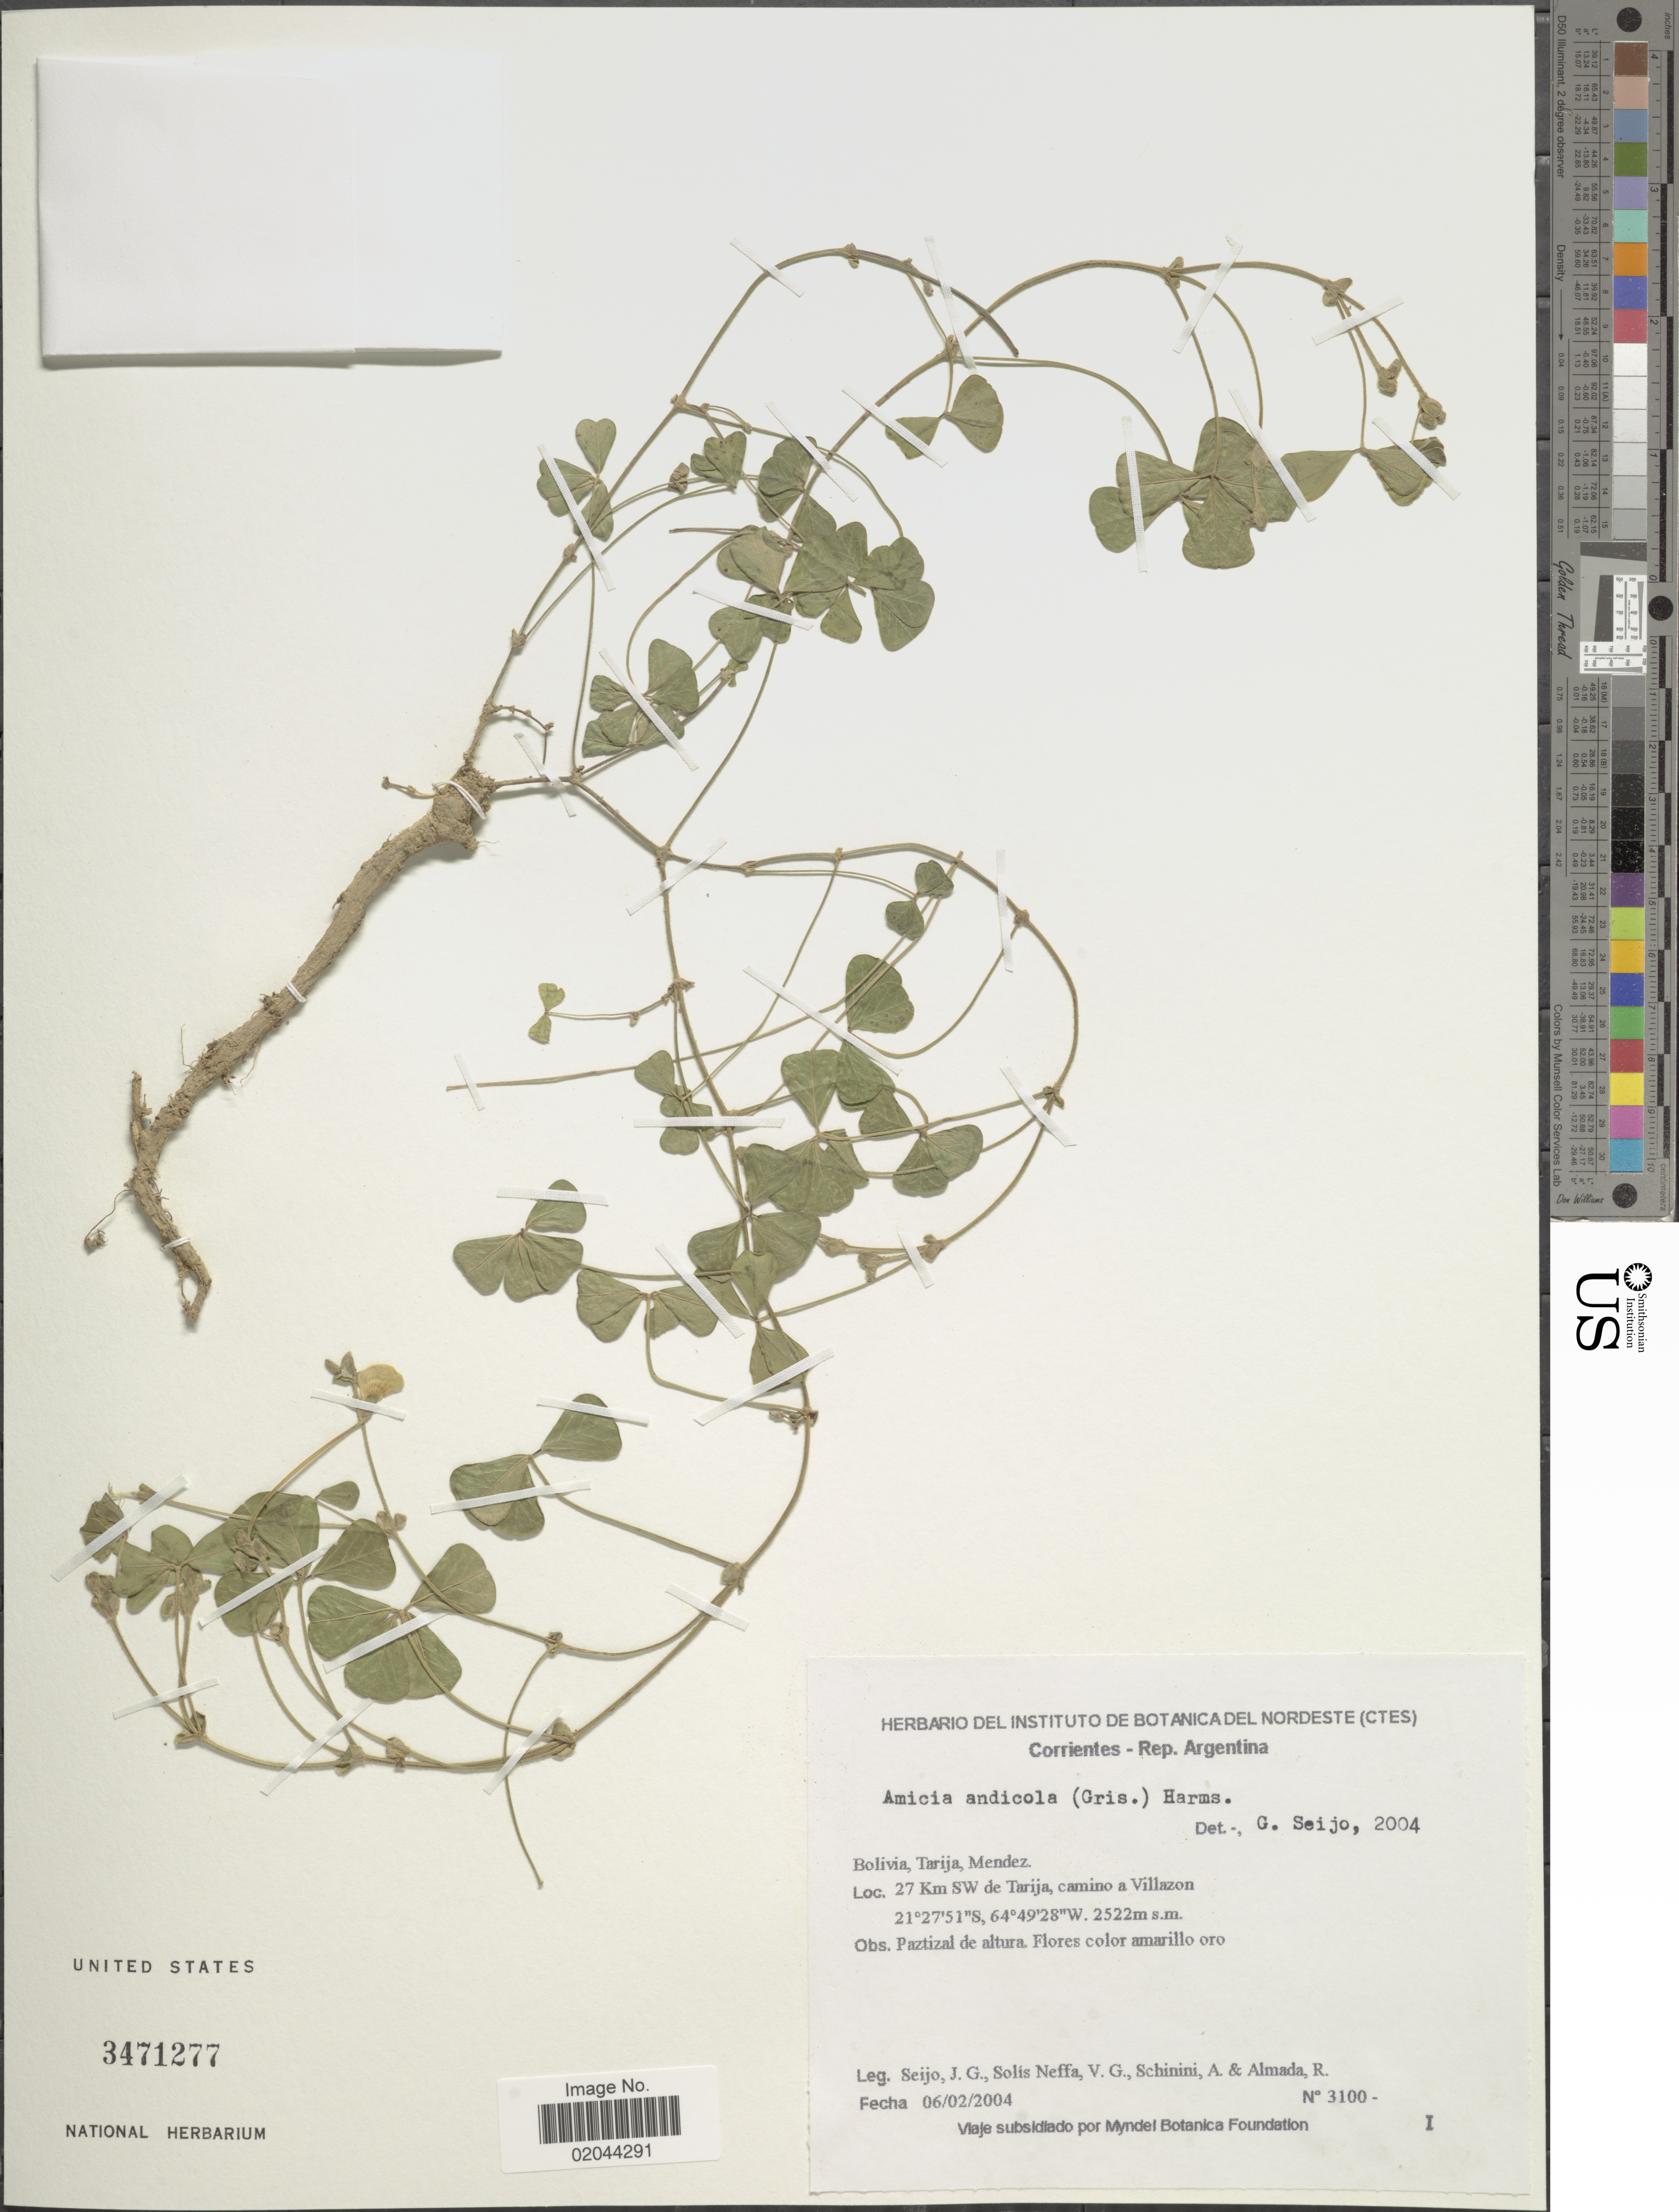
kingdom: Plantae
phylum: Tracheophyta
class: Magnoliopsida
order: Fabales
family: Fabaceae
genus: Amicia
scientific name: Amicia andicola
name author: (Griseb.) Harms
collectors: J. Seijo, V. Solis Neffa, A. Schinini & R. Almada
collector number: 3100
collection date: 2004-02-06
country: Bolivia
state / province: Tarija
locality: Mendez, 27 Km SW de Tarija, camino a Villazon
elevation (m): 2522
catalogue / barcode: US 3471277